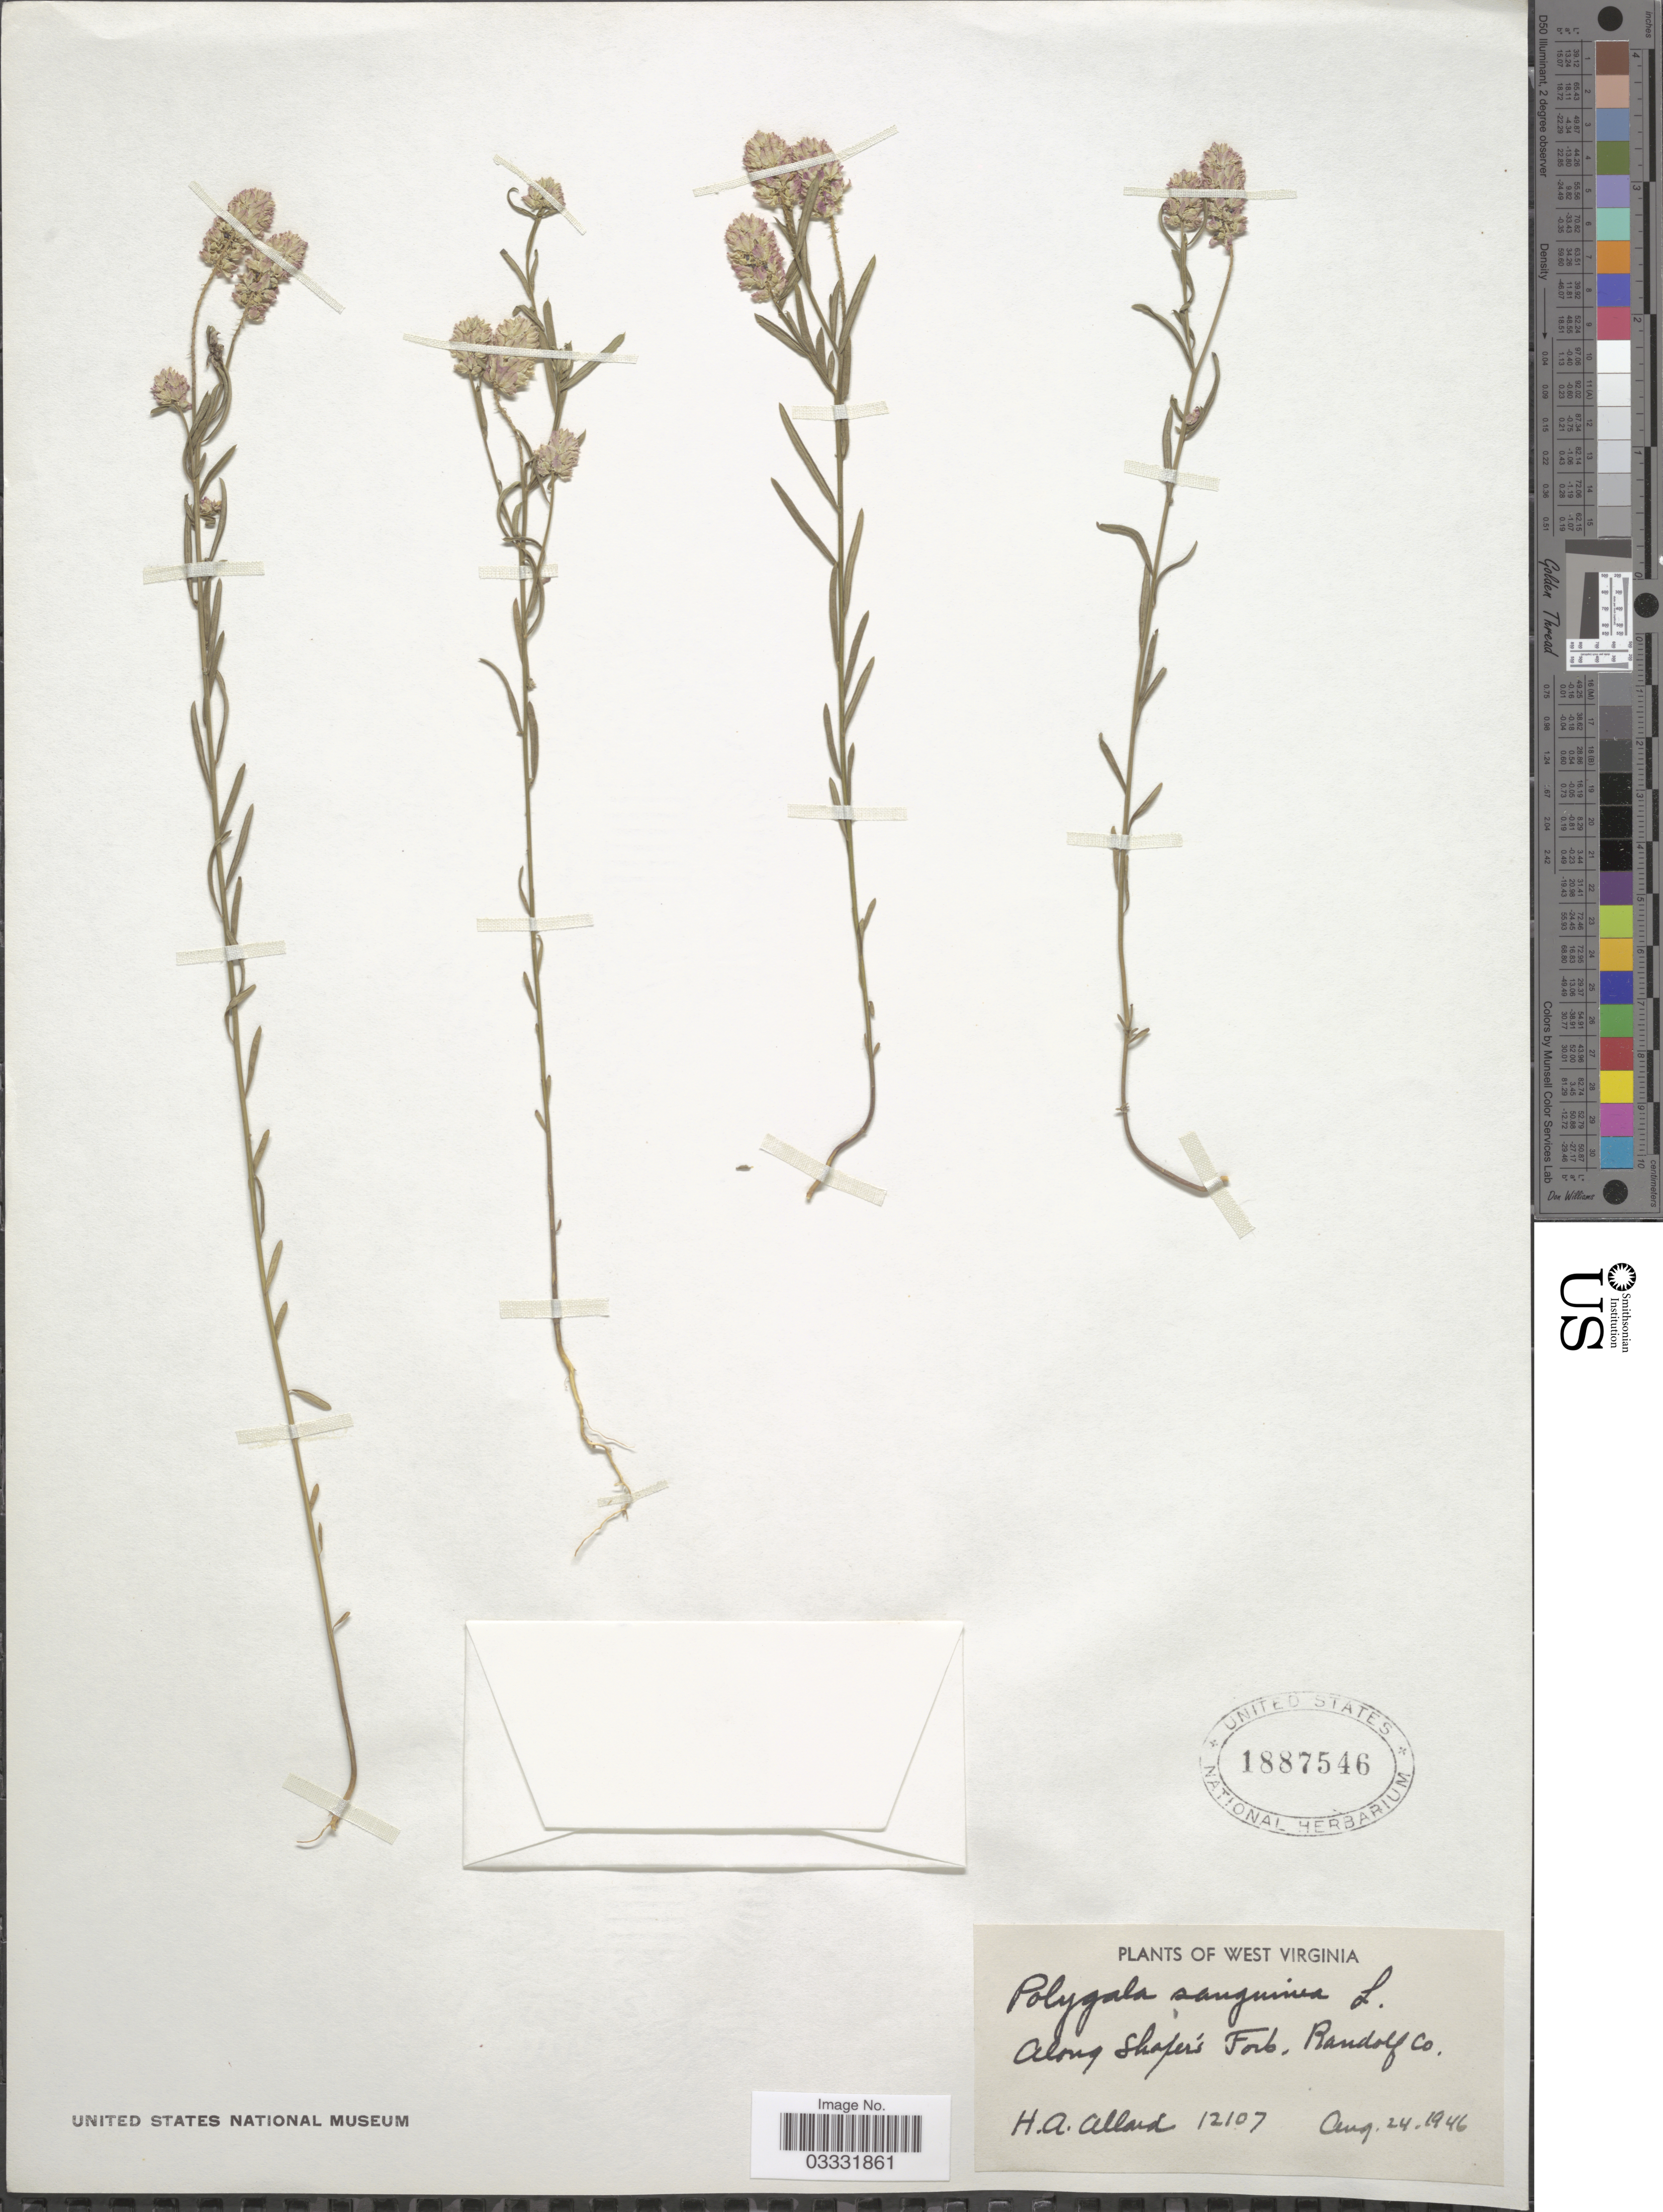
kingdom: Plantae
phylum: Tracheophyta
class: Magnoliopsida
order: Fabales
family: Polygalaceae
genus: Polygala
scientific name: Polygala sanguinea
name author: L.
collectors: H. A. Allard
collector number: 12107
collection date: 1946-08-24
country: United States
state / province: West Virginia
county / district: Randolph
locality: Along Shafer's Fork, Randolf Co.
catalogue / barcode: US 1887546